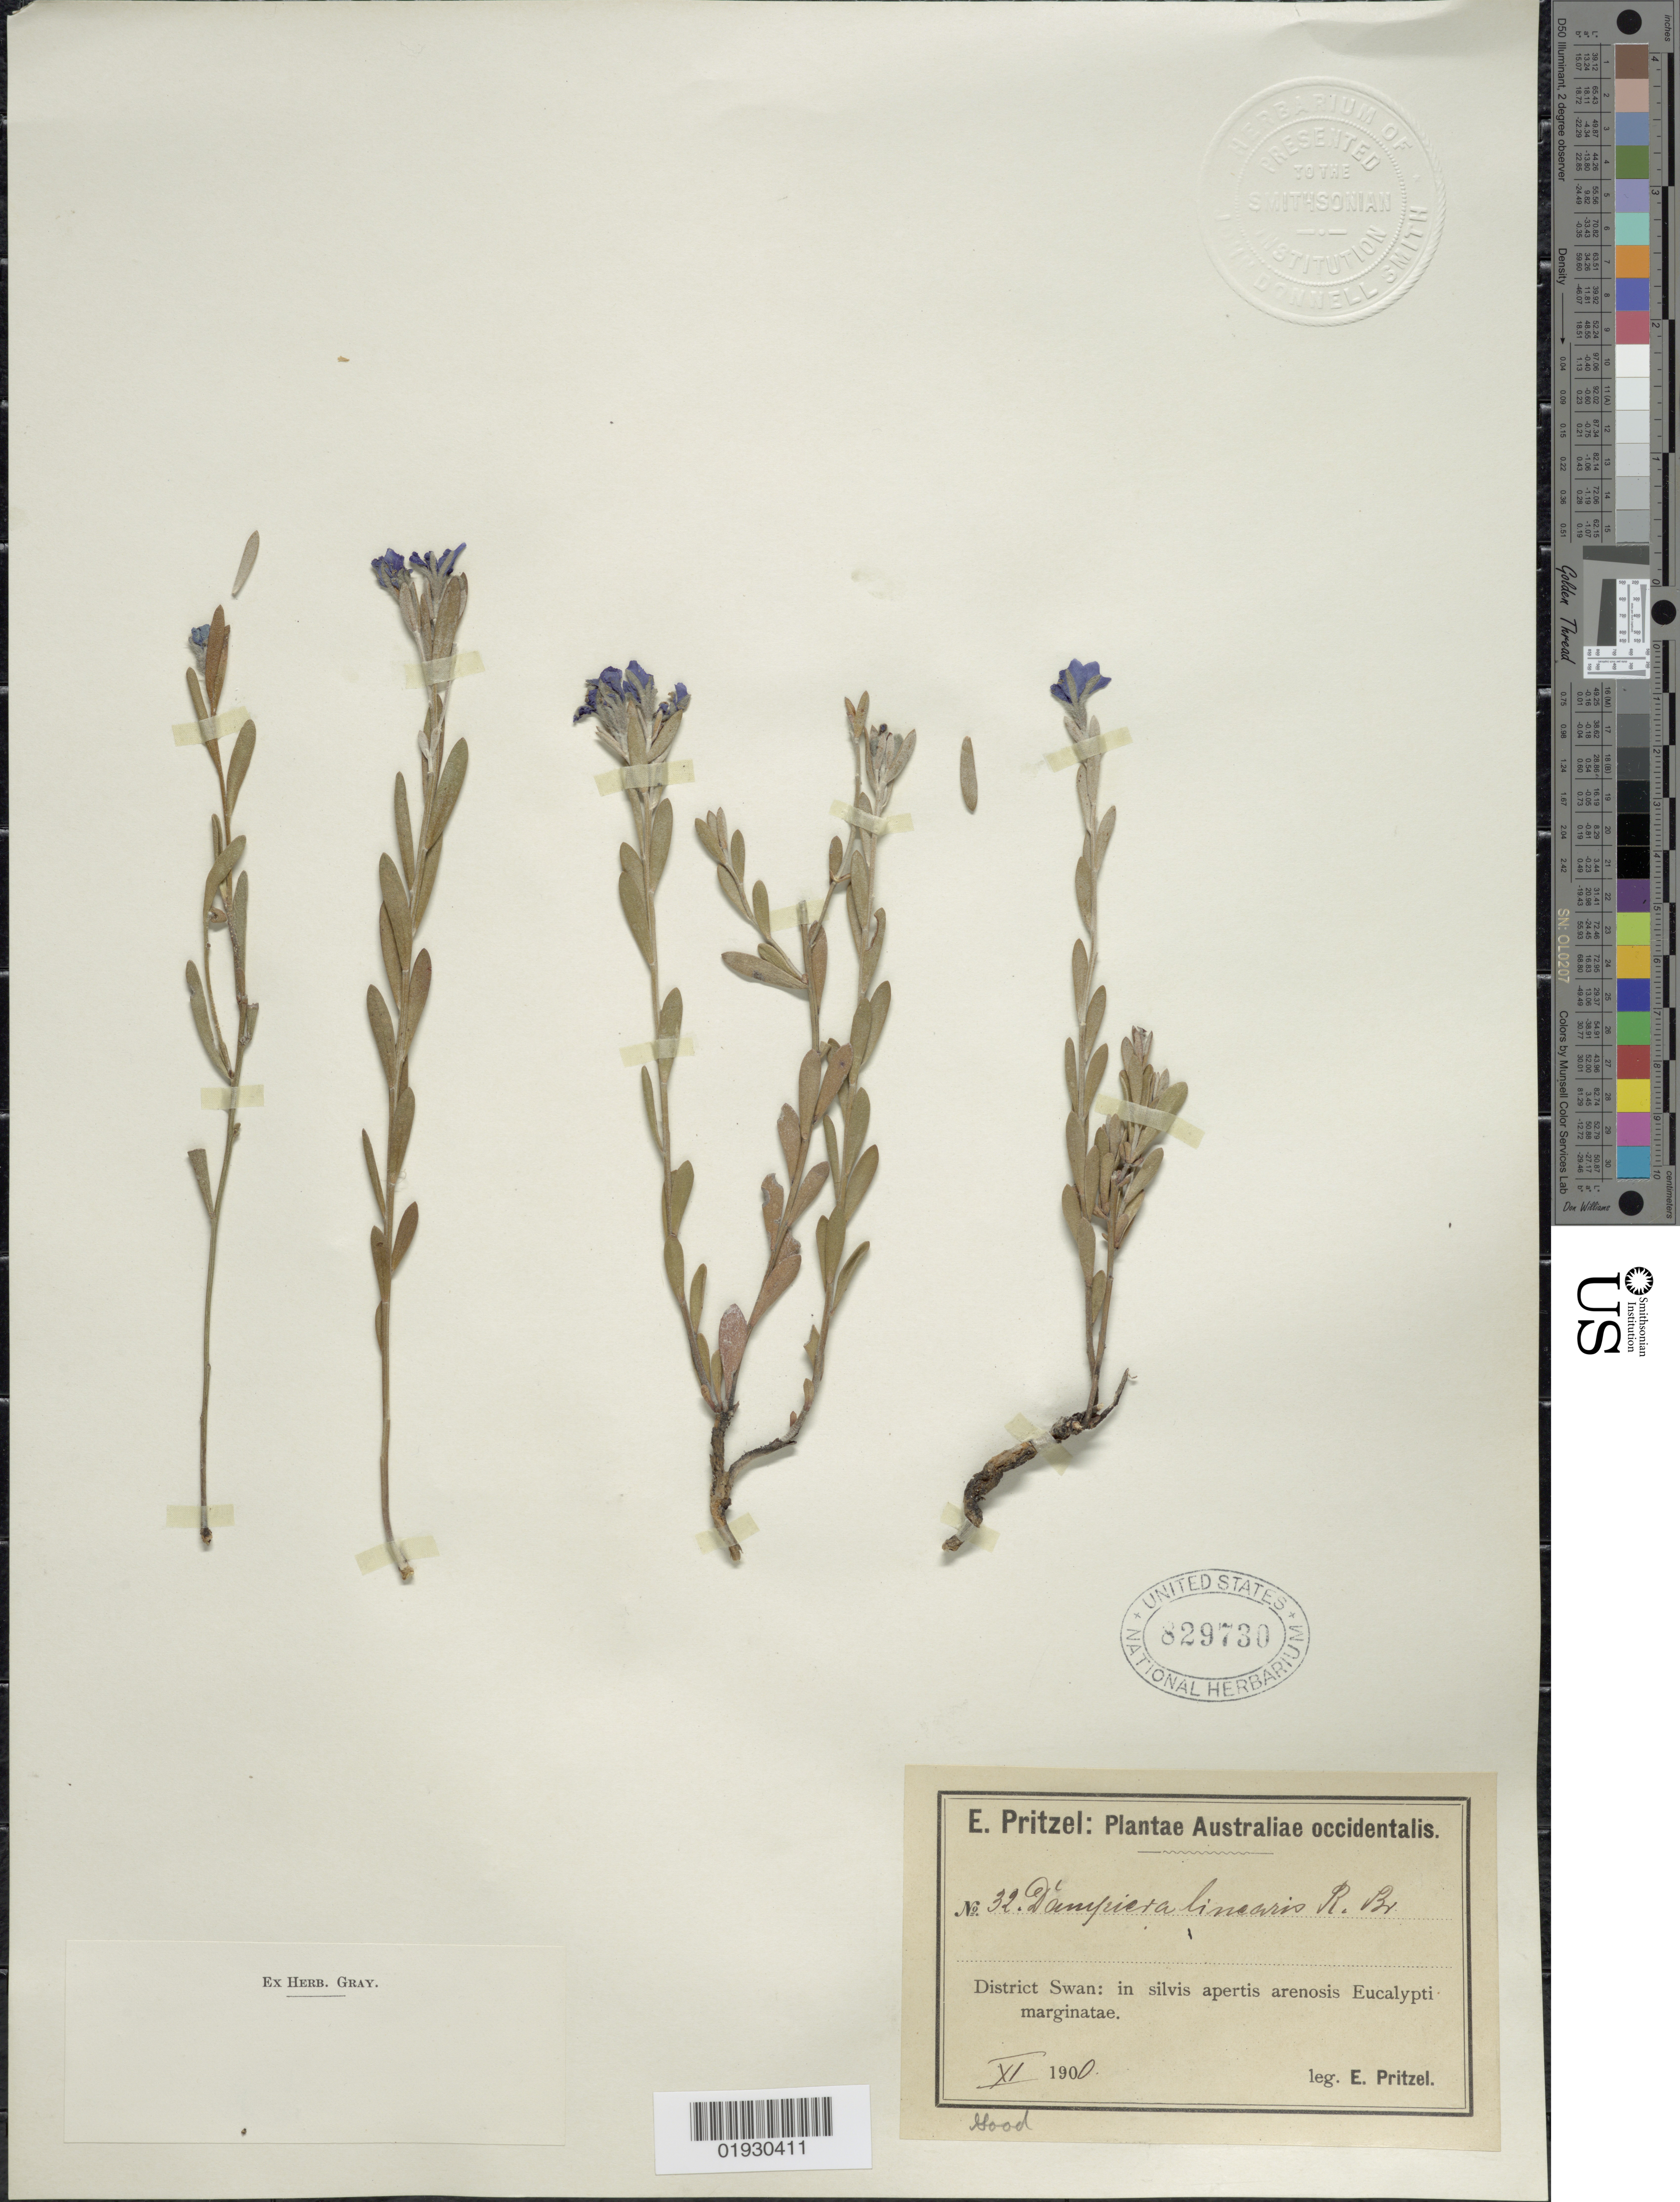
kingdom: Plantae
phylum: Tracheophyta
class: Magnoliopsida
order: Asterales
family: Goodeniaceae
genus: Dampiera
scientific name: Dampiera linearis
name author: R. Br.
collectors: E. G. Pritzel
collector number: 32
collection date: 1900-11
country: Australia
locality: District Swan: in silvis apertis arenosis Eucalypti marginatae.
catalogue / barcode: US 829730